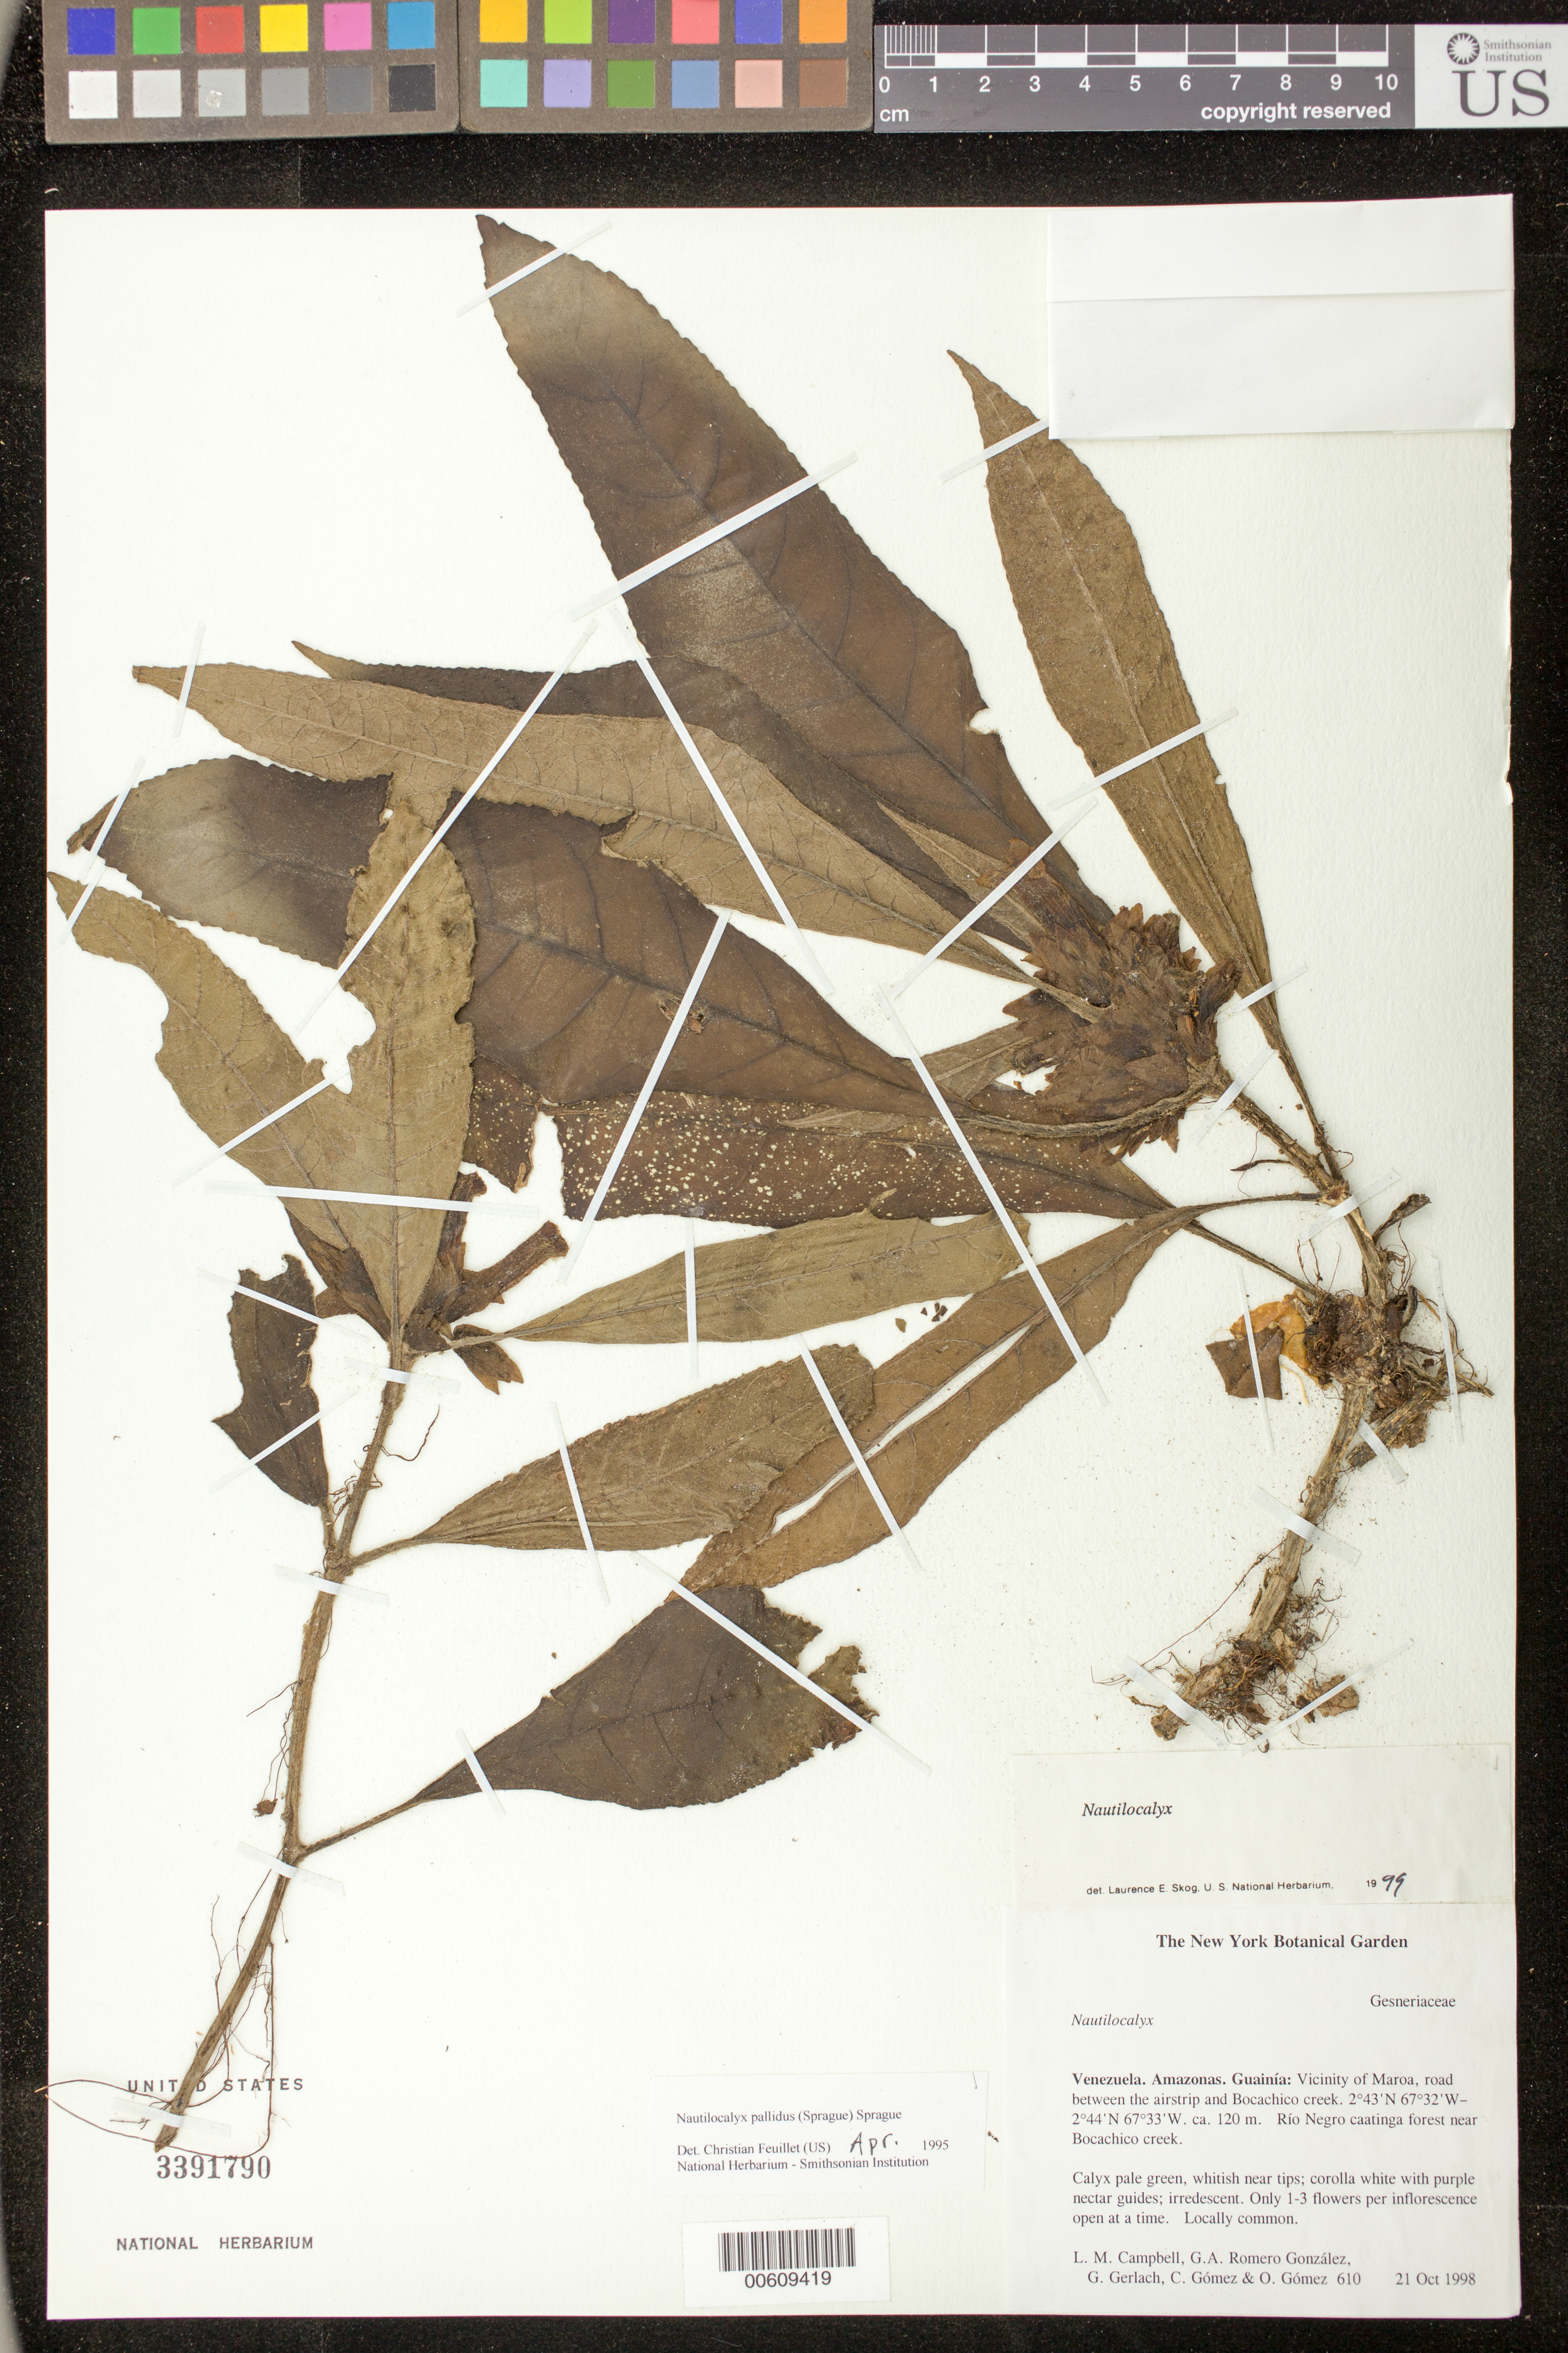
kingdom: Plantae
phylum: Tracheophyta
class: Magnoliopsida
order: Lamiales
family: Gesneriaceae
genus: Nautilocalyx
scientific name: Nautilocalyx pallidus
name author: (Sprague) C. Sprague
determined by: Feuillet, C.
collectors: L. M. Campbell, G. A. Romero, G. Gerlach, C. Gómez & O. Gómez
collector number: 610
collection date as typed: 21 Oct 1998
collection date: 1998-10-21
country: Venezuela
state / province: Amazonas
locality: Guainía: vicinity of Maroa, road between the airstrip and Bocachico creek, Río Negro caatinga forest near Bocachico creek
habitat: Caatinga forest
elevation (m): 120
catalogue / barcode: US 3391790